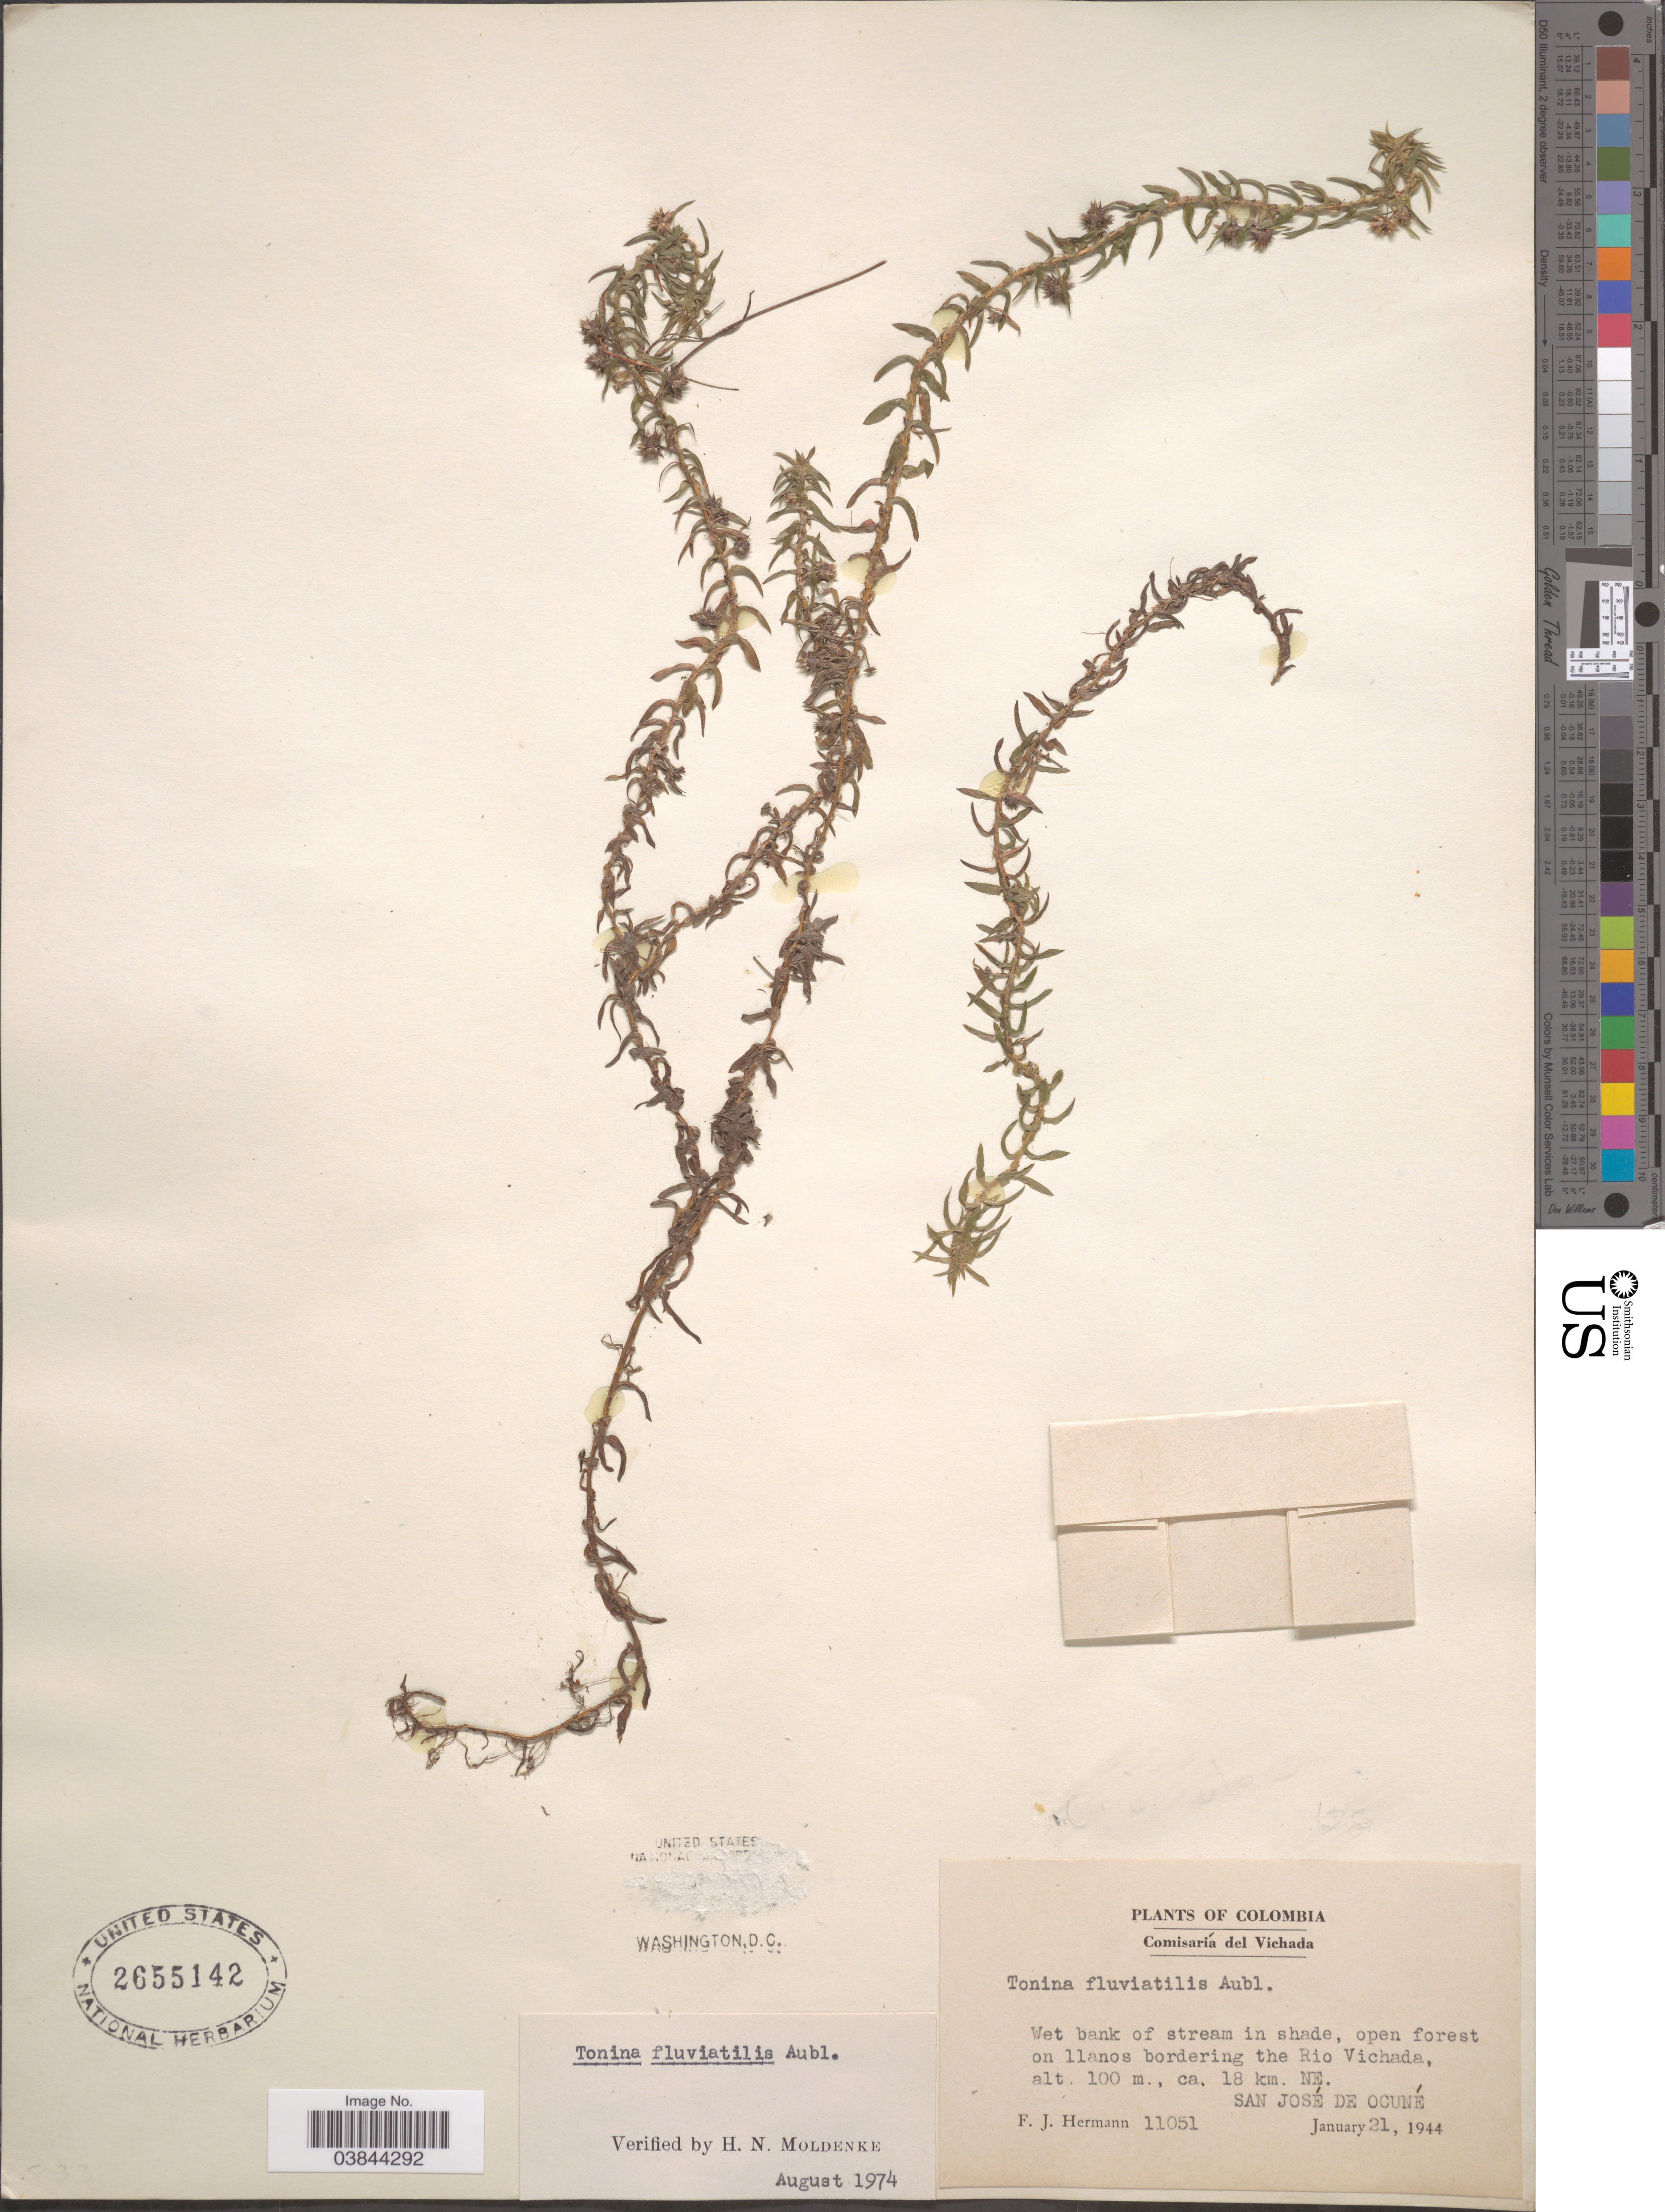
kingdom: Plantae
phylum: Tracheophyta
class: Liliopsida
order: Poales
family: Eriocaulaceae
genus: Tonina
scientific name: Tonina fluviatilis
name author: Aubl.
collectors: F. J. Hermann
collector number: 11051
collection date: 1944-01-21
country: Colombia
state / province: Vichada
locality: Comisaría del Vichada. Wet bank of stream in shade, open forest on llanos bordering the Rio Vichada, ca. 18. NE. San José de Ocuné.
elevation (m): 100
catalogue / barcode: US 2655142